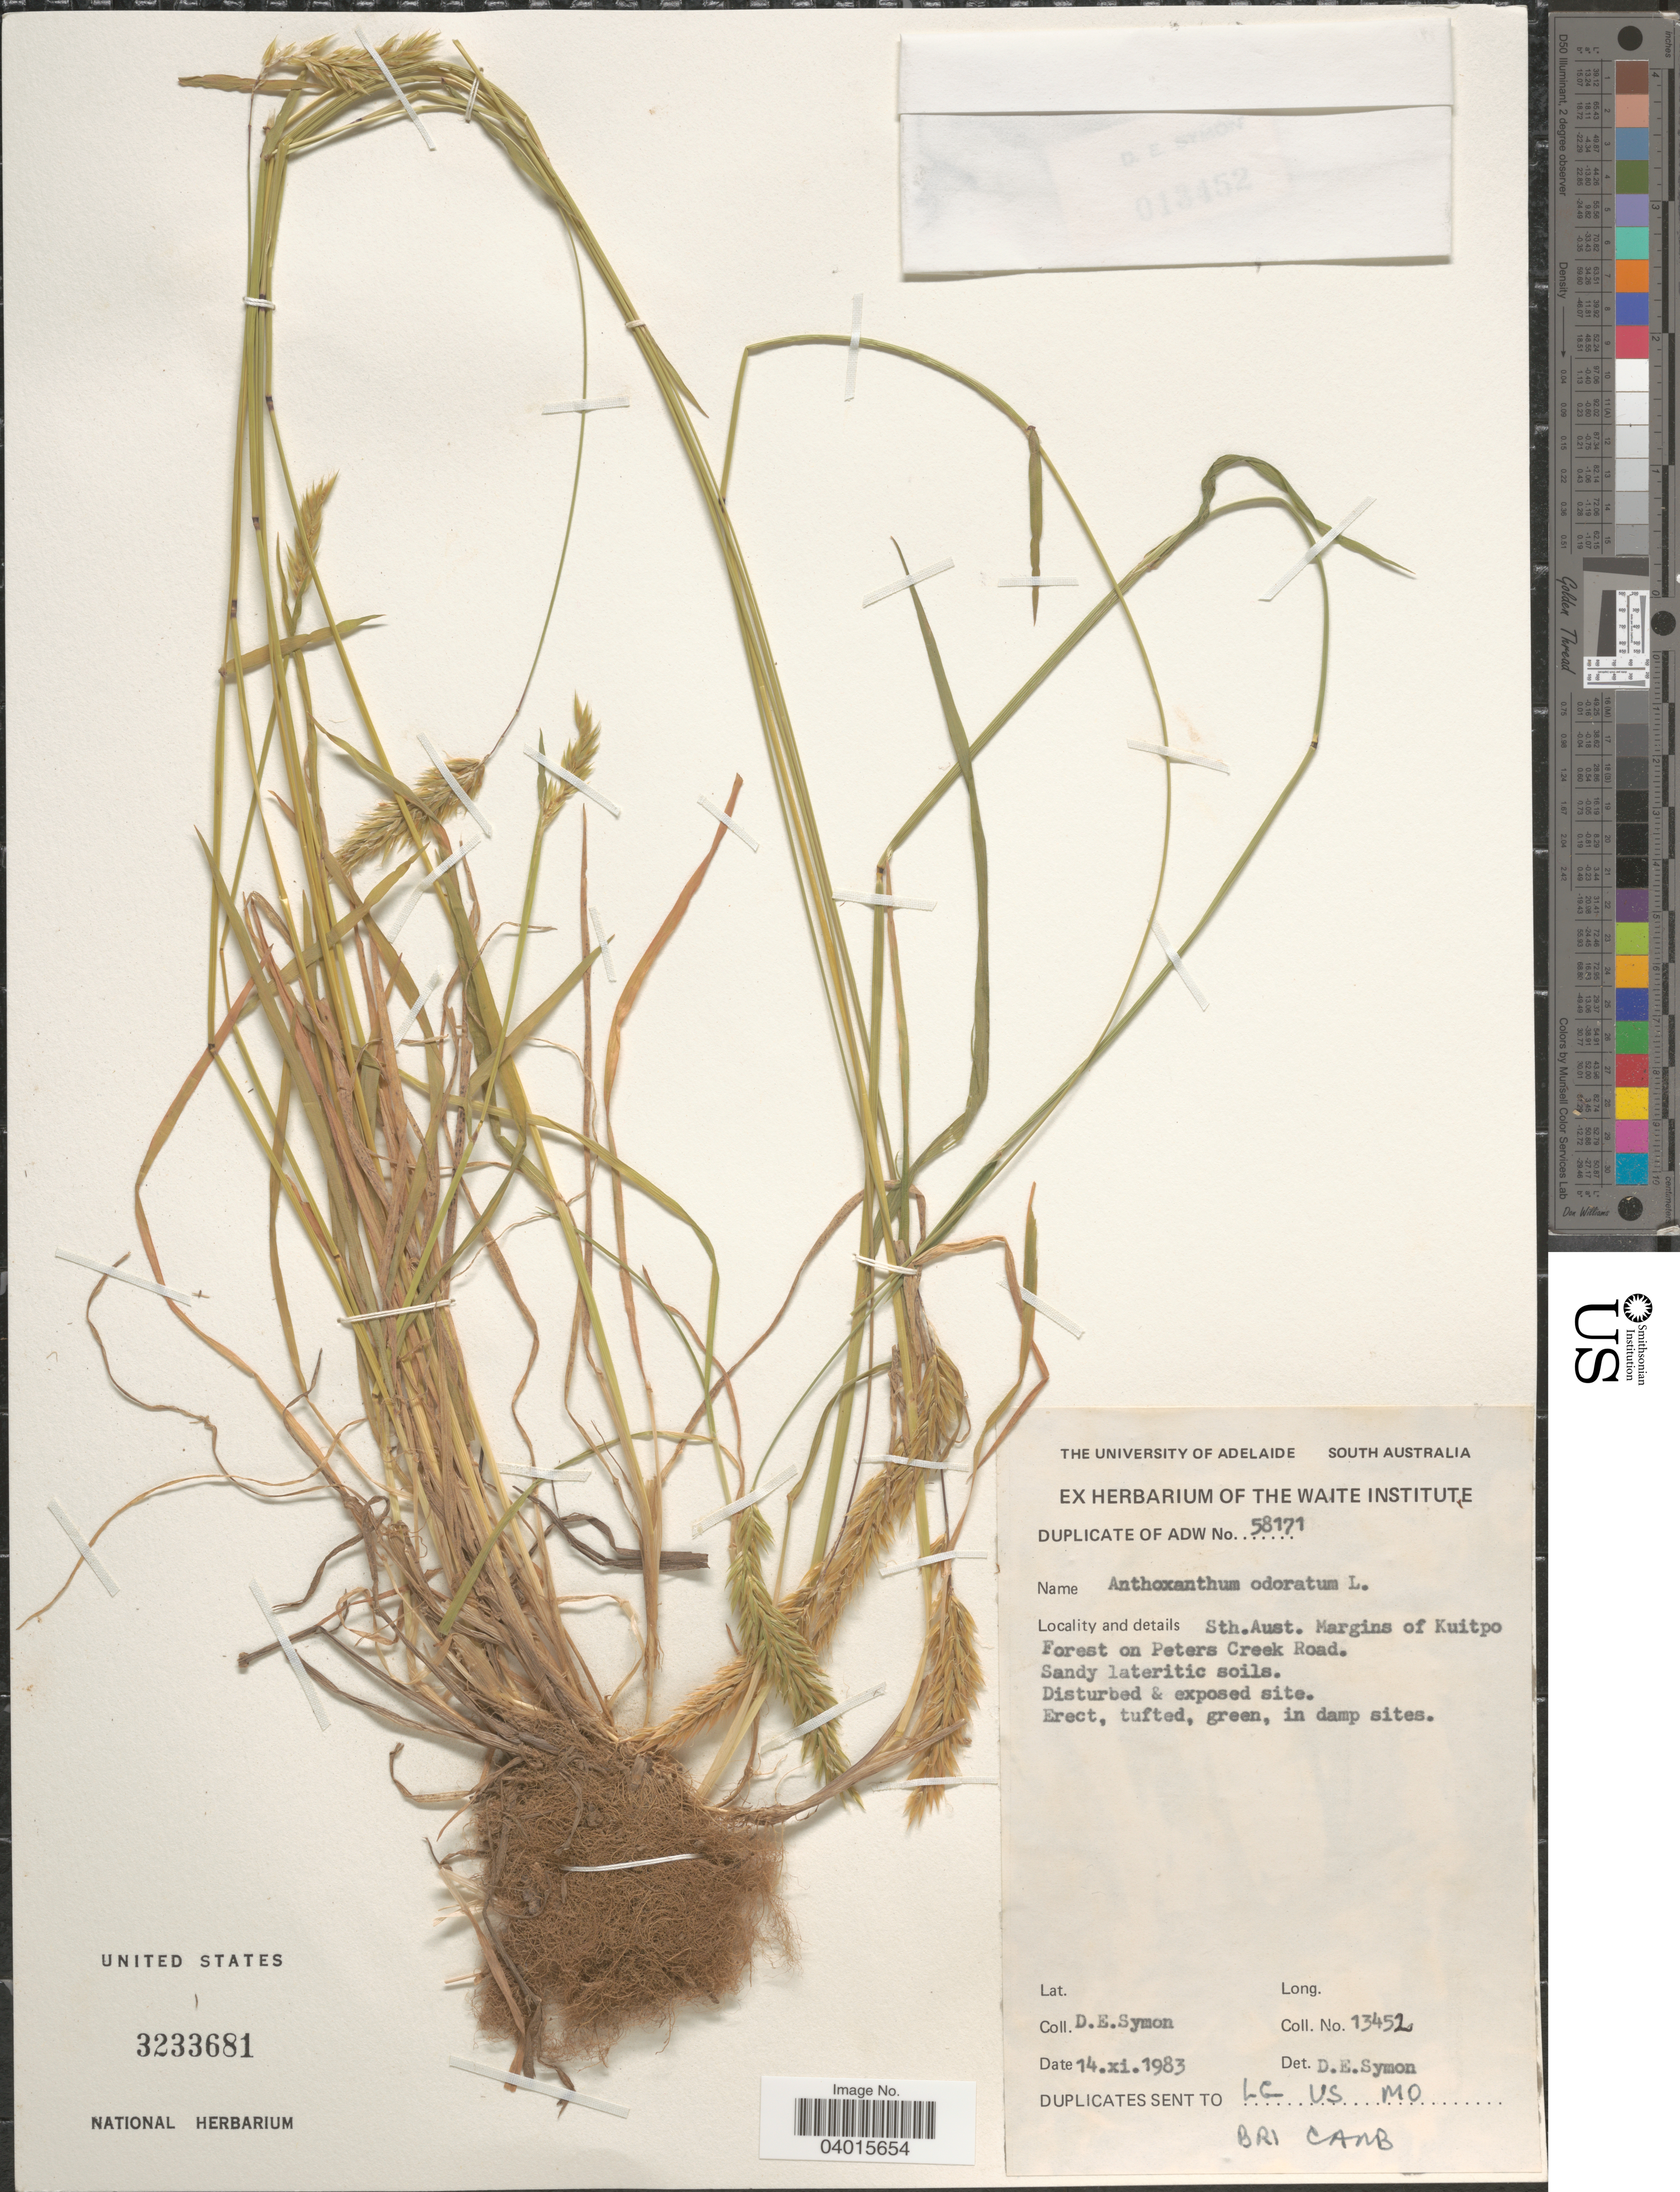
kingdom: Plantae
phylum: Tracheophyta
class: Liliopsida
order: Poales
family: Poaceae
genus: Anthoxanthum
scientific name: Anthoxanthum odoratum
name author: L.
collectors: D. Symon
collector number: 13452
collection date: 1983-11-14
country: Australia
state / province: South Australia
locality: Sth. Aust. Margins of Kuitpo Forest on Peters Creek Road.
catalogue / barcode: US 3233681